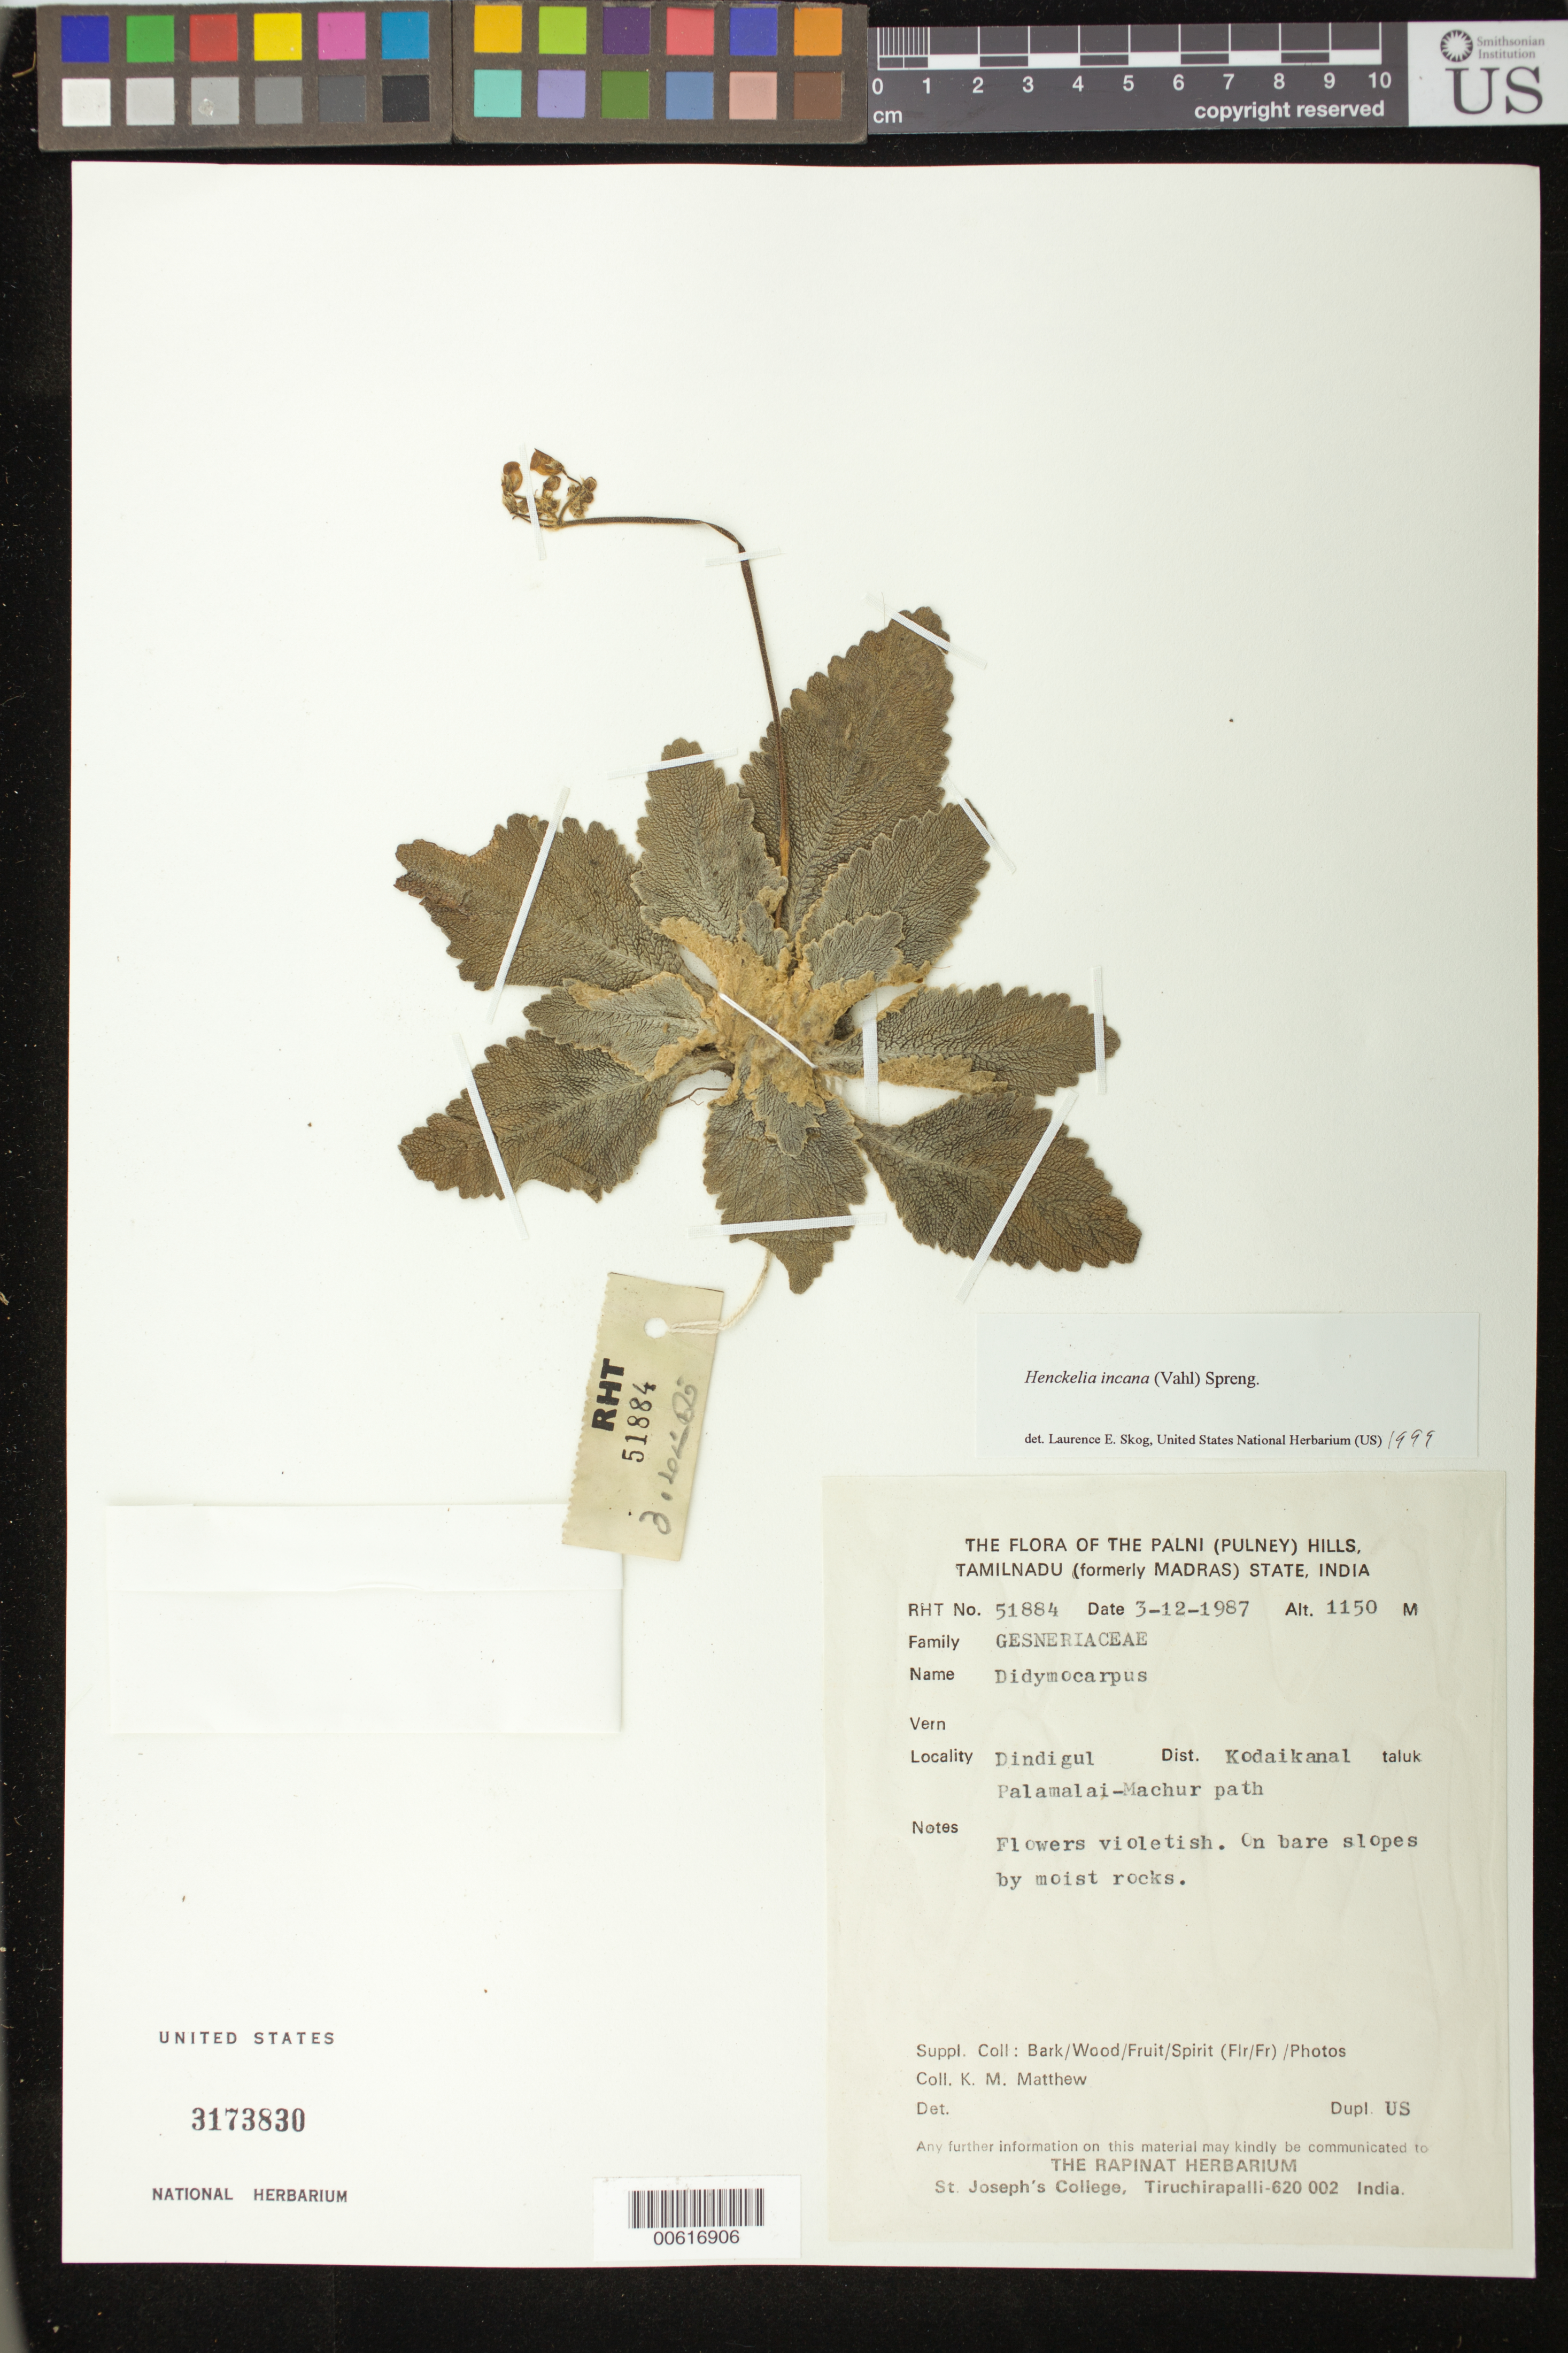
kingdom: Plantae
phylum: Tracheophyta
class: Magnoliopsida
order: Lamiales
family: Gesneriaceae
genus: Henckelia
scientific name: Henckelia incana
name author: (Vahl) Spreng.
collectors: K. M. Matthew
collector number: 51884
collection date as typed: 03 Dec 1987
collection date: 1987-12-03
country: India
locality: Dindigul, kodaikanal taluk, palamalai-machur path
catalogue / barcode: US 3173830